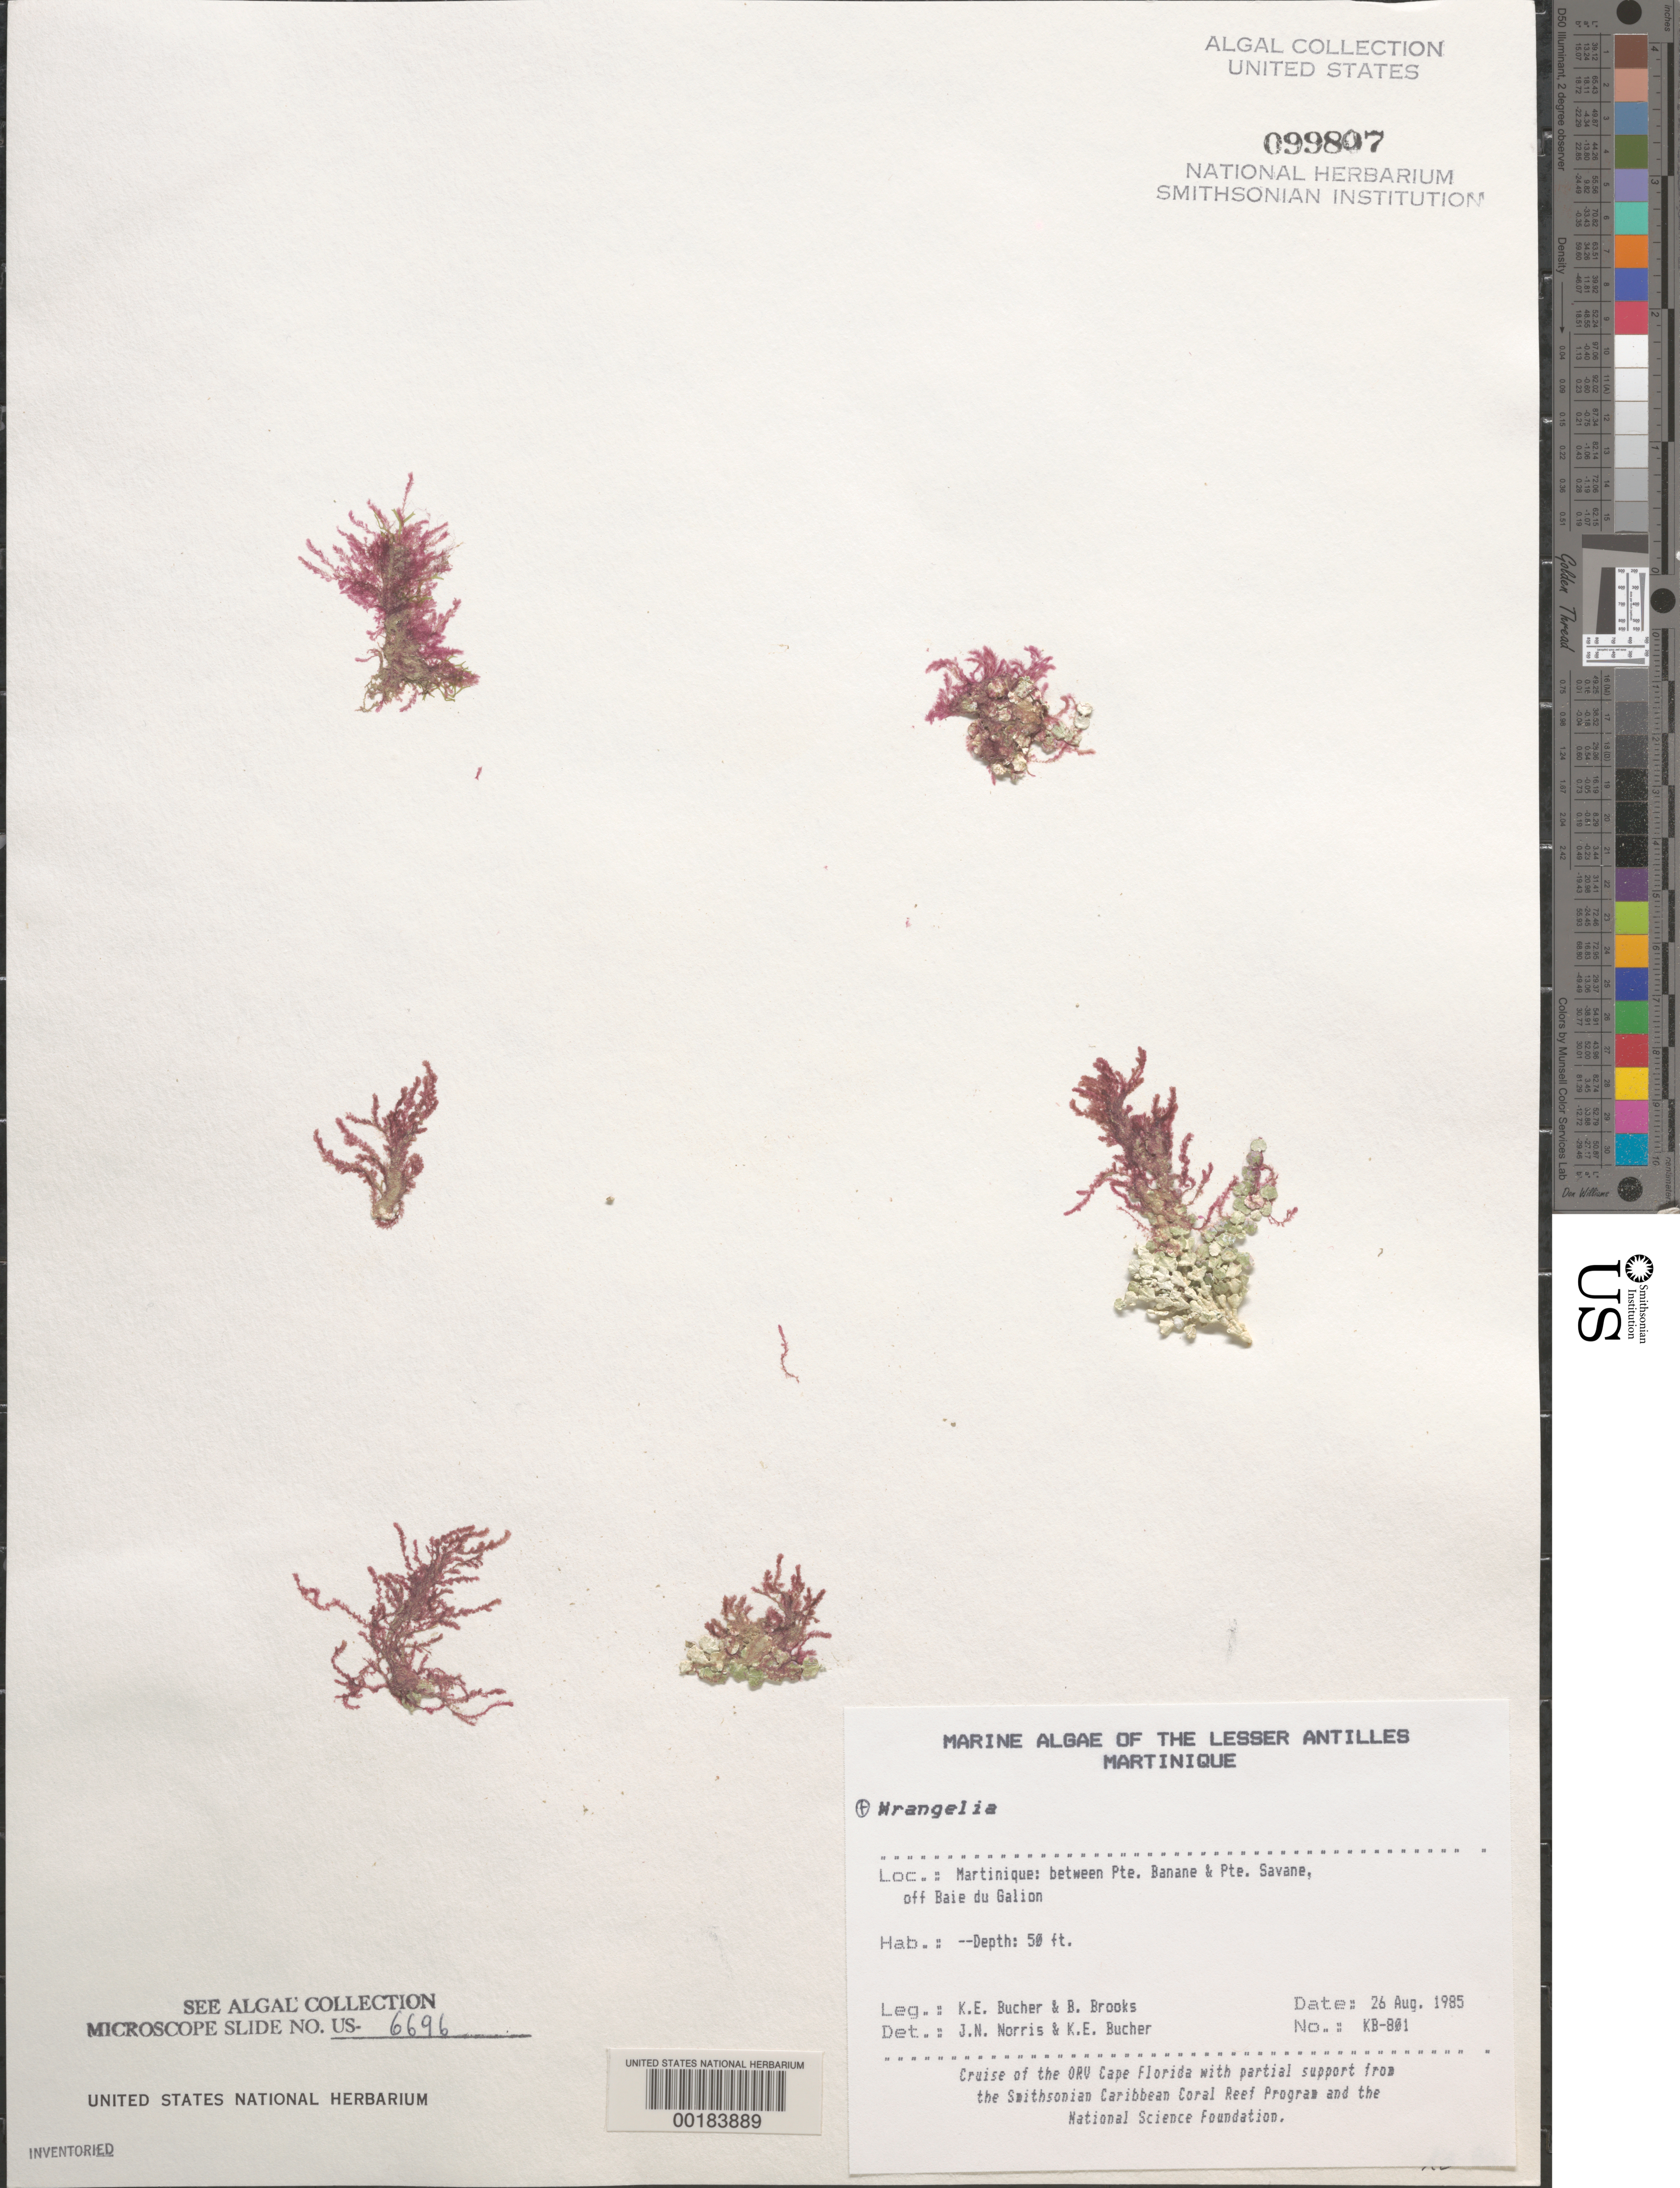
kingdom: Plantae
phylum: Rhodophyta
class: Florideophyceae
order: Ceramiales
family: Wrangeliaceae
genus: Wrangelia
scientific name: Wrangelia sp.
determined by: Norris, J. N.; Bucher, K. E.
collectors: K. E. Bucher & B. Brooks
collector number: Kb-801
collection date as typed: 26 Aug 1985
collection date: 1985-08-26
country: Martinique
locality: Between Pointe Banane and Pointe Savane, off Baie du Galion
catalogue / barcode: US 99807